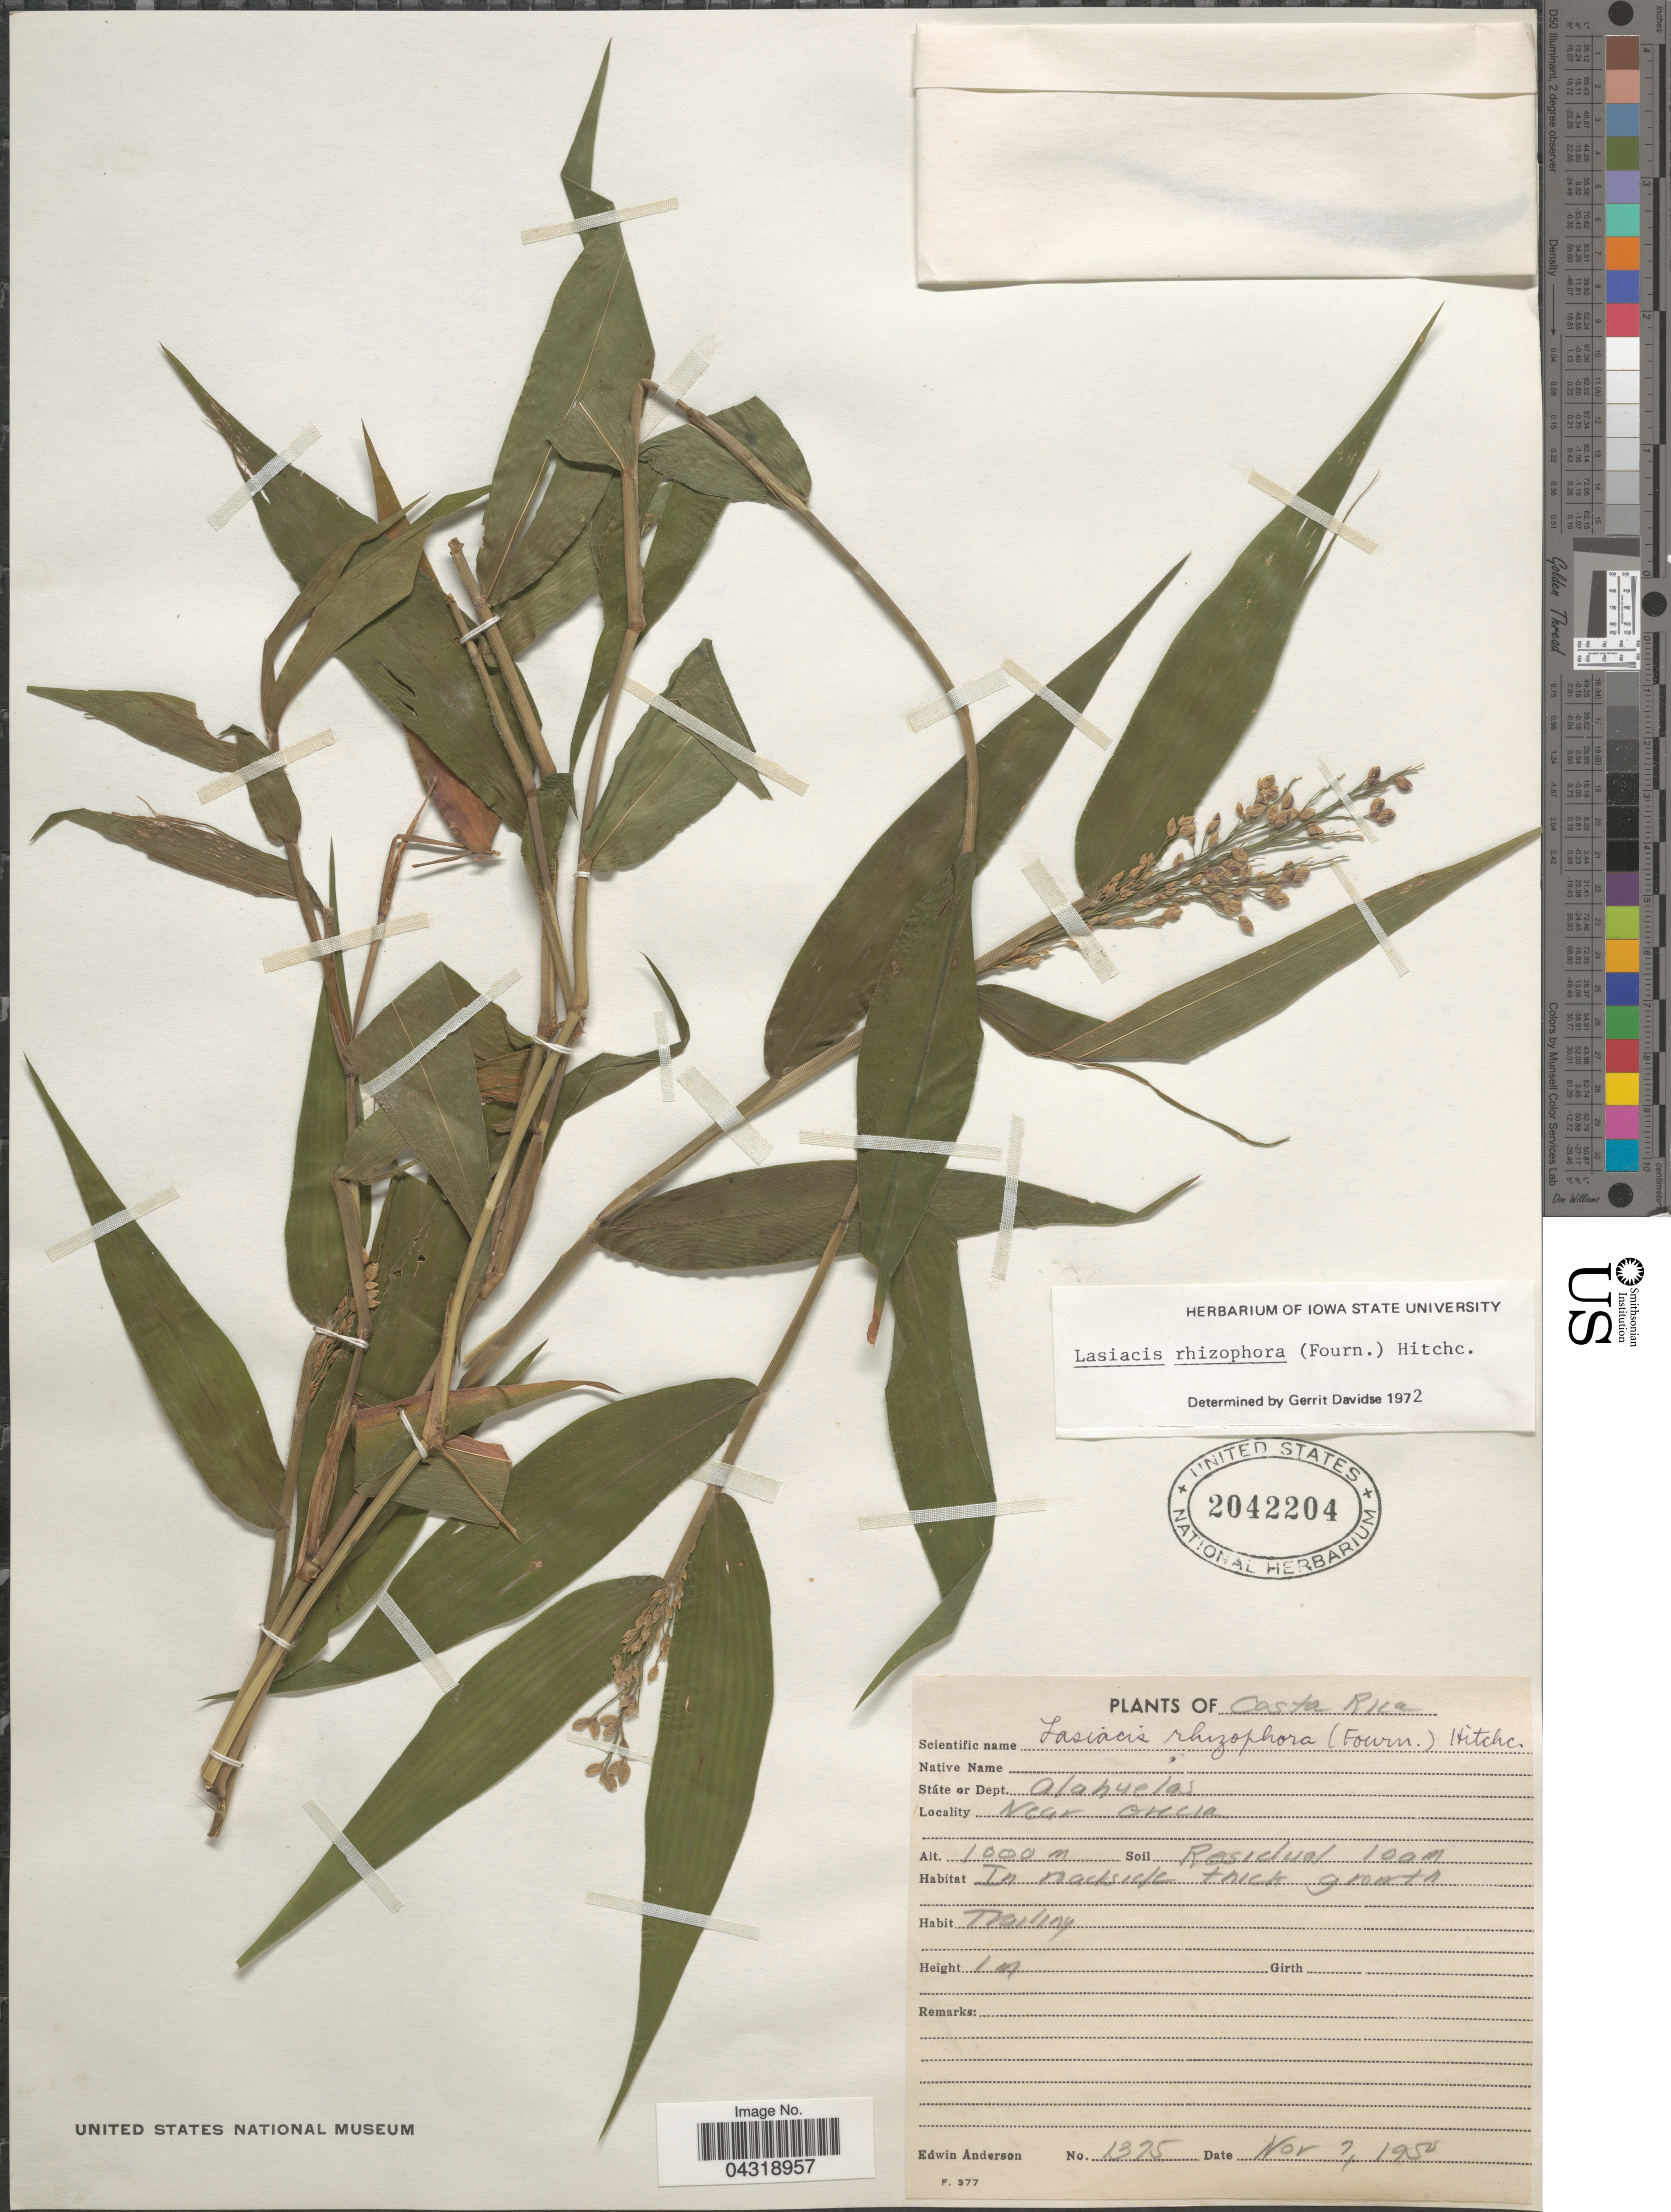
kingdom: Plantae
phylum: Tracheophyta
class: Liliopsida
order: Poales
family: Poaceae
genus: Lasiacis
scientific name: Lasiacis rhizophora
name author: (E. Fourn.) Hitchc.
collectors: E. Anderson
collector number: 1375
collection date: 1950-11-07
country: Costa Rica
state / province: Alajuela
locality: Dept. Alajuela. Near Grecia.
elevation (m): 1000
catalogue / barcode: US 2042204